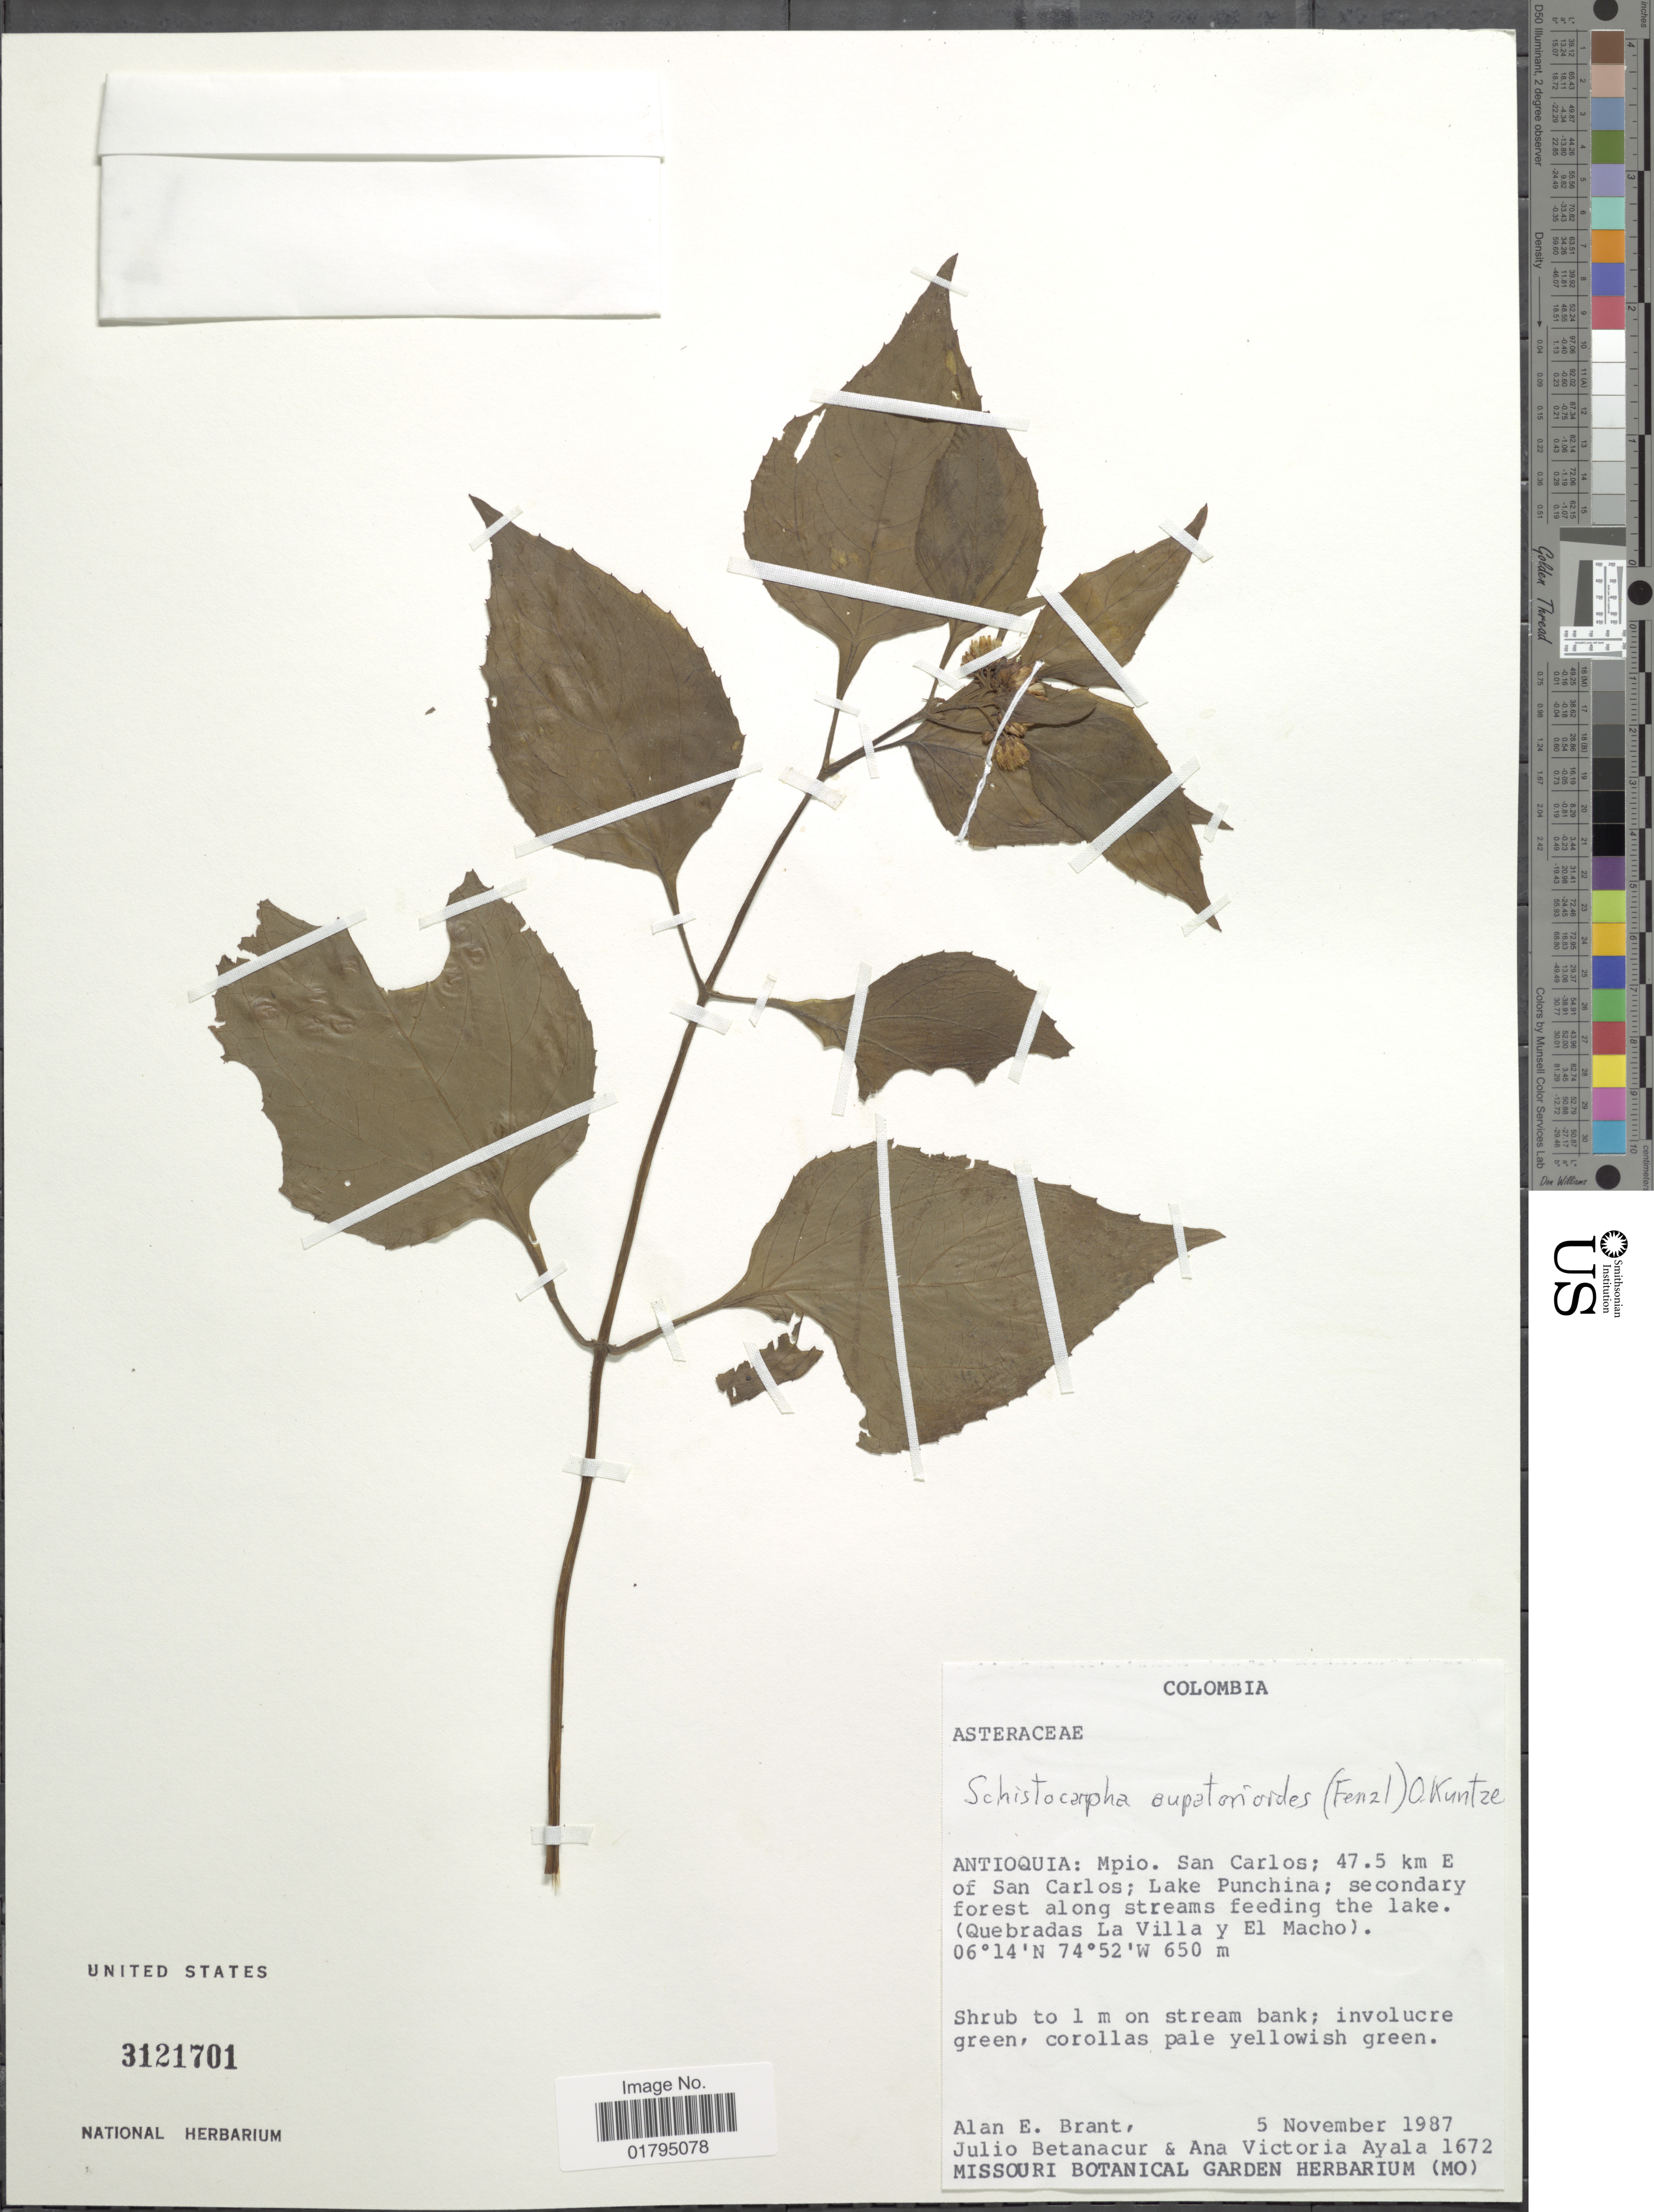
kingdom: Plantae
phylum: Tracheophyta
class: Magnoliopsida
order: Asterales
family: Asteraceae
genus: Schistocarpha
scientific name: Schistocarpha eupatorioides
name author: (Fenzl) Kuntze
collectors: A. Brant, J. Betancur & A. V. Ayala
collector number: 1672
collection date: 1987-11-05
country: Colombia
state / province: Antioquia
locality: Mpio. San Carlos; 47.5 km E of San Carlos; Lake Puchina; secondary forest along streams feeding the lake (Quebradas La Villa y El Macho).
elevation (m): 650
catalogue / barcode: US 3121701